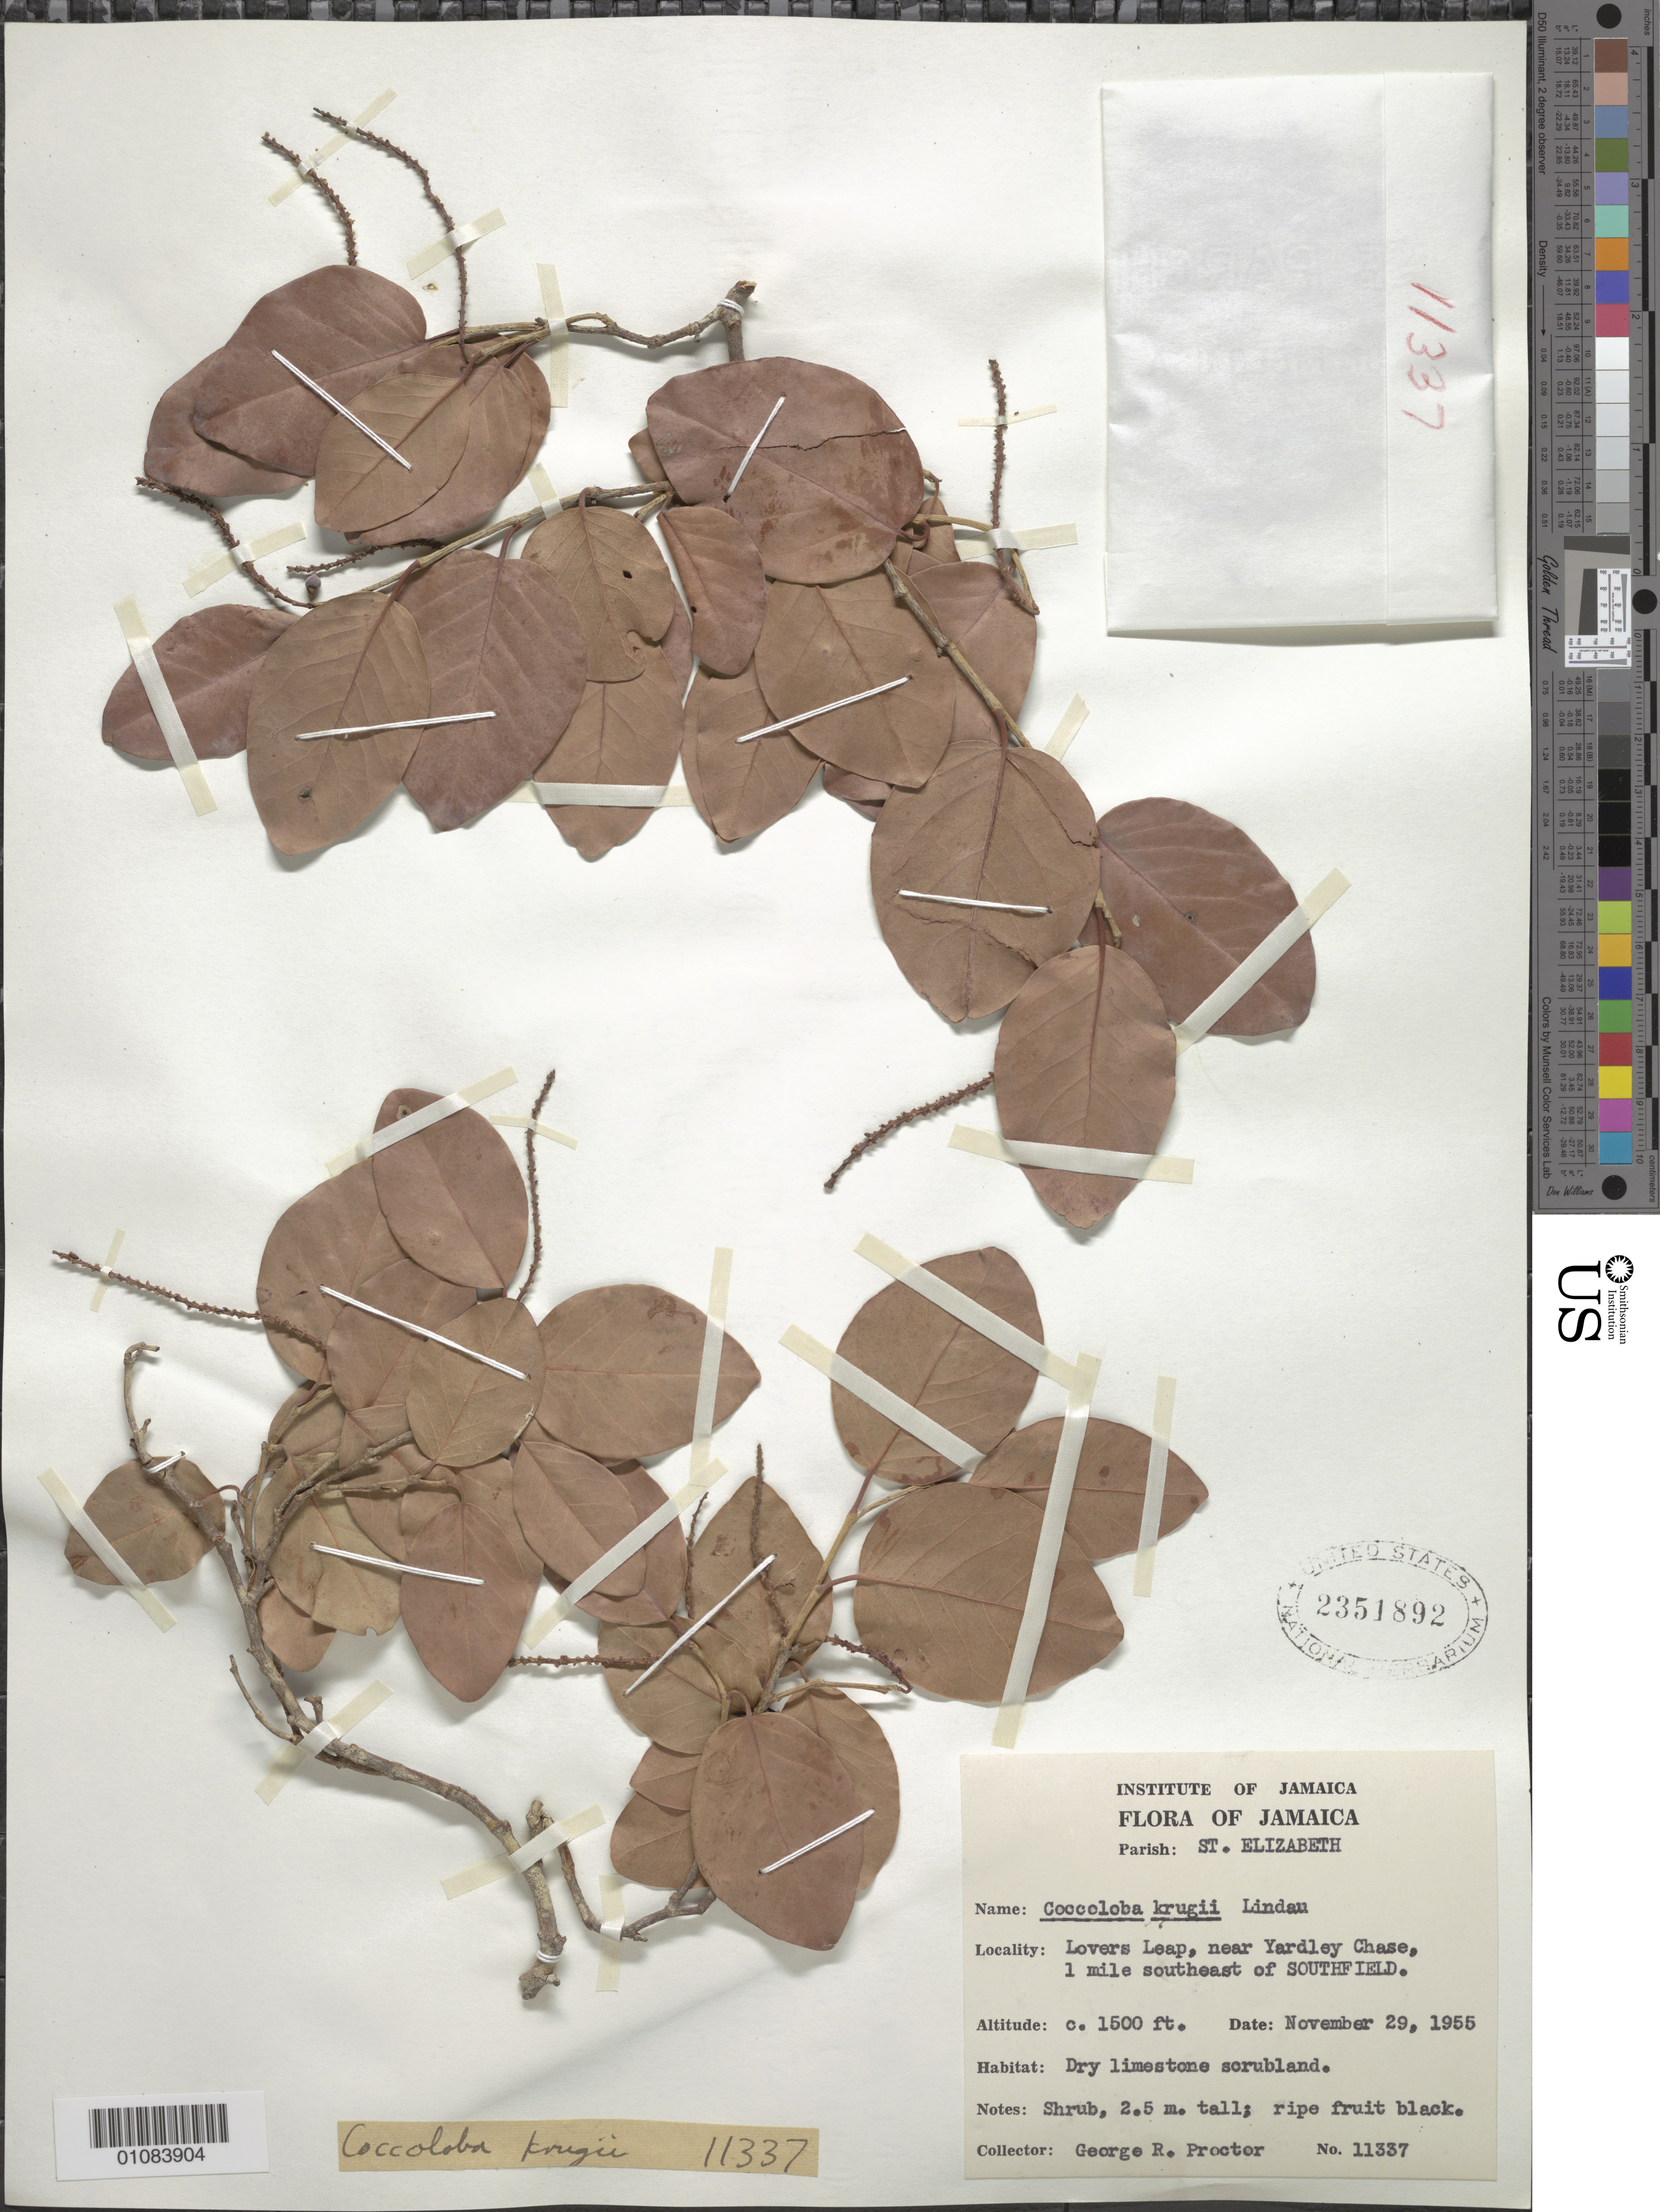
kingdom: Plantae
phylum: Tracheophyta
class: Magnoliopsida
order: Caryophyllales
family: Polygonaceae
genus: Coccoloba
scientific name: Coccoloba krugii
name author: Lindau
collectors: G. R. Proctor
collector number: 11337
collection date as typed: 29 Nov 1955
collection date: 1955-11-29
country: Jamaica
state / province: Saint Elizabeth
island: Jamaica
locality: Lovers Leap, near Yardley Chase, 1 mile southeast of Southfield.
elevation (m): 457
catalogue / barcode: US 2351892